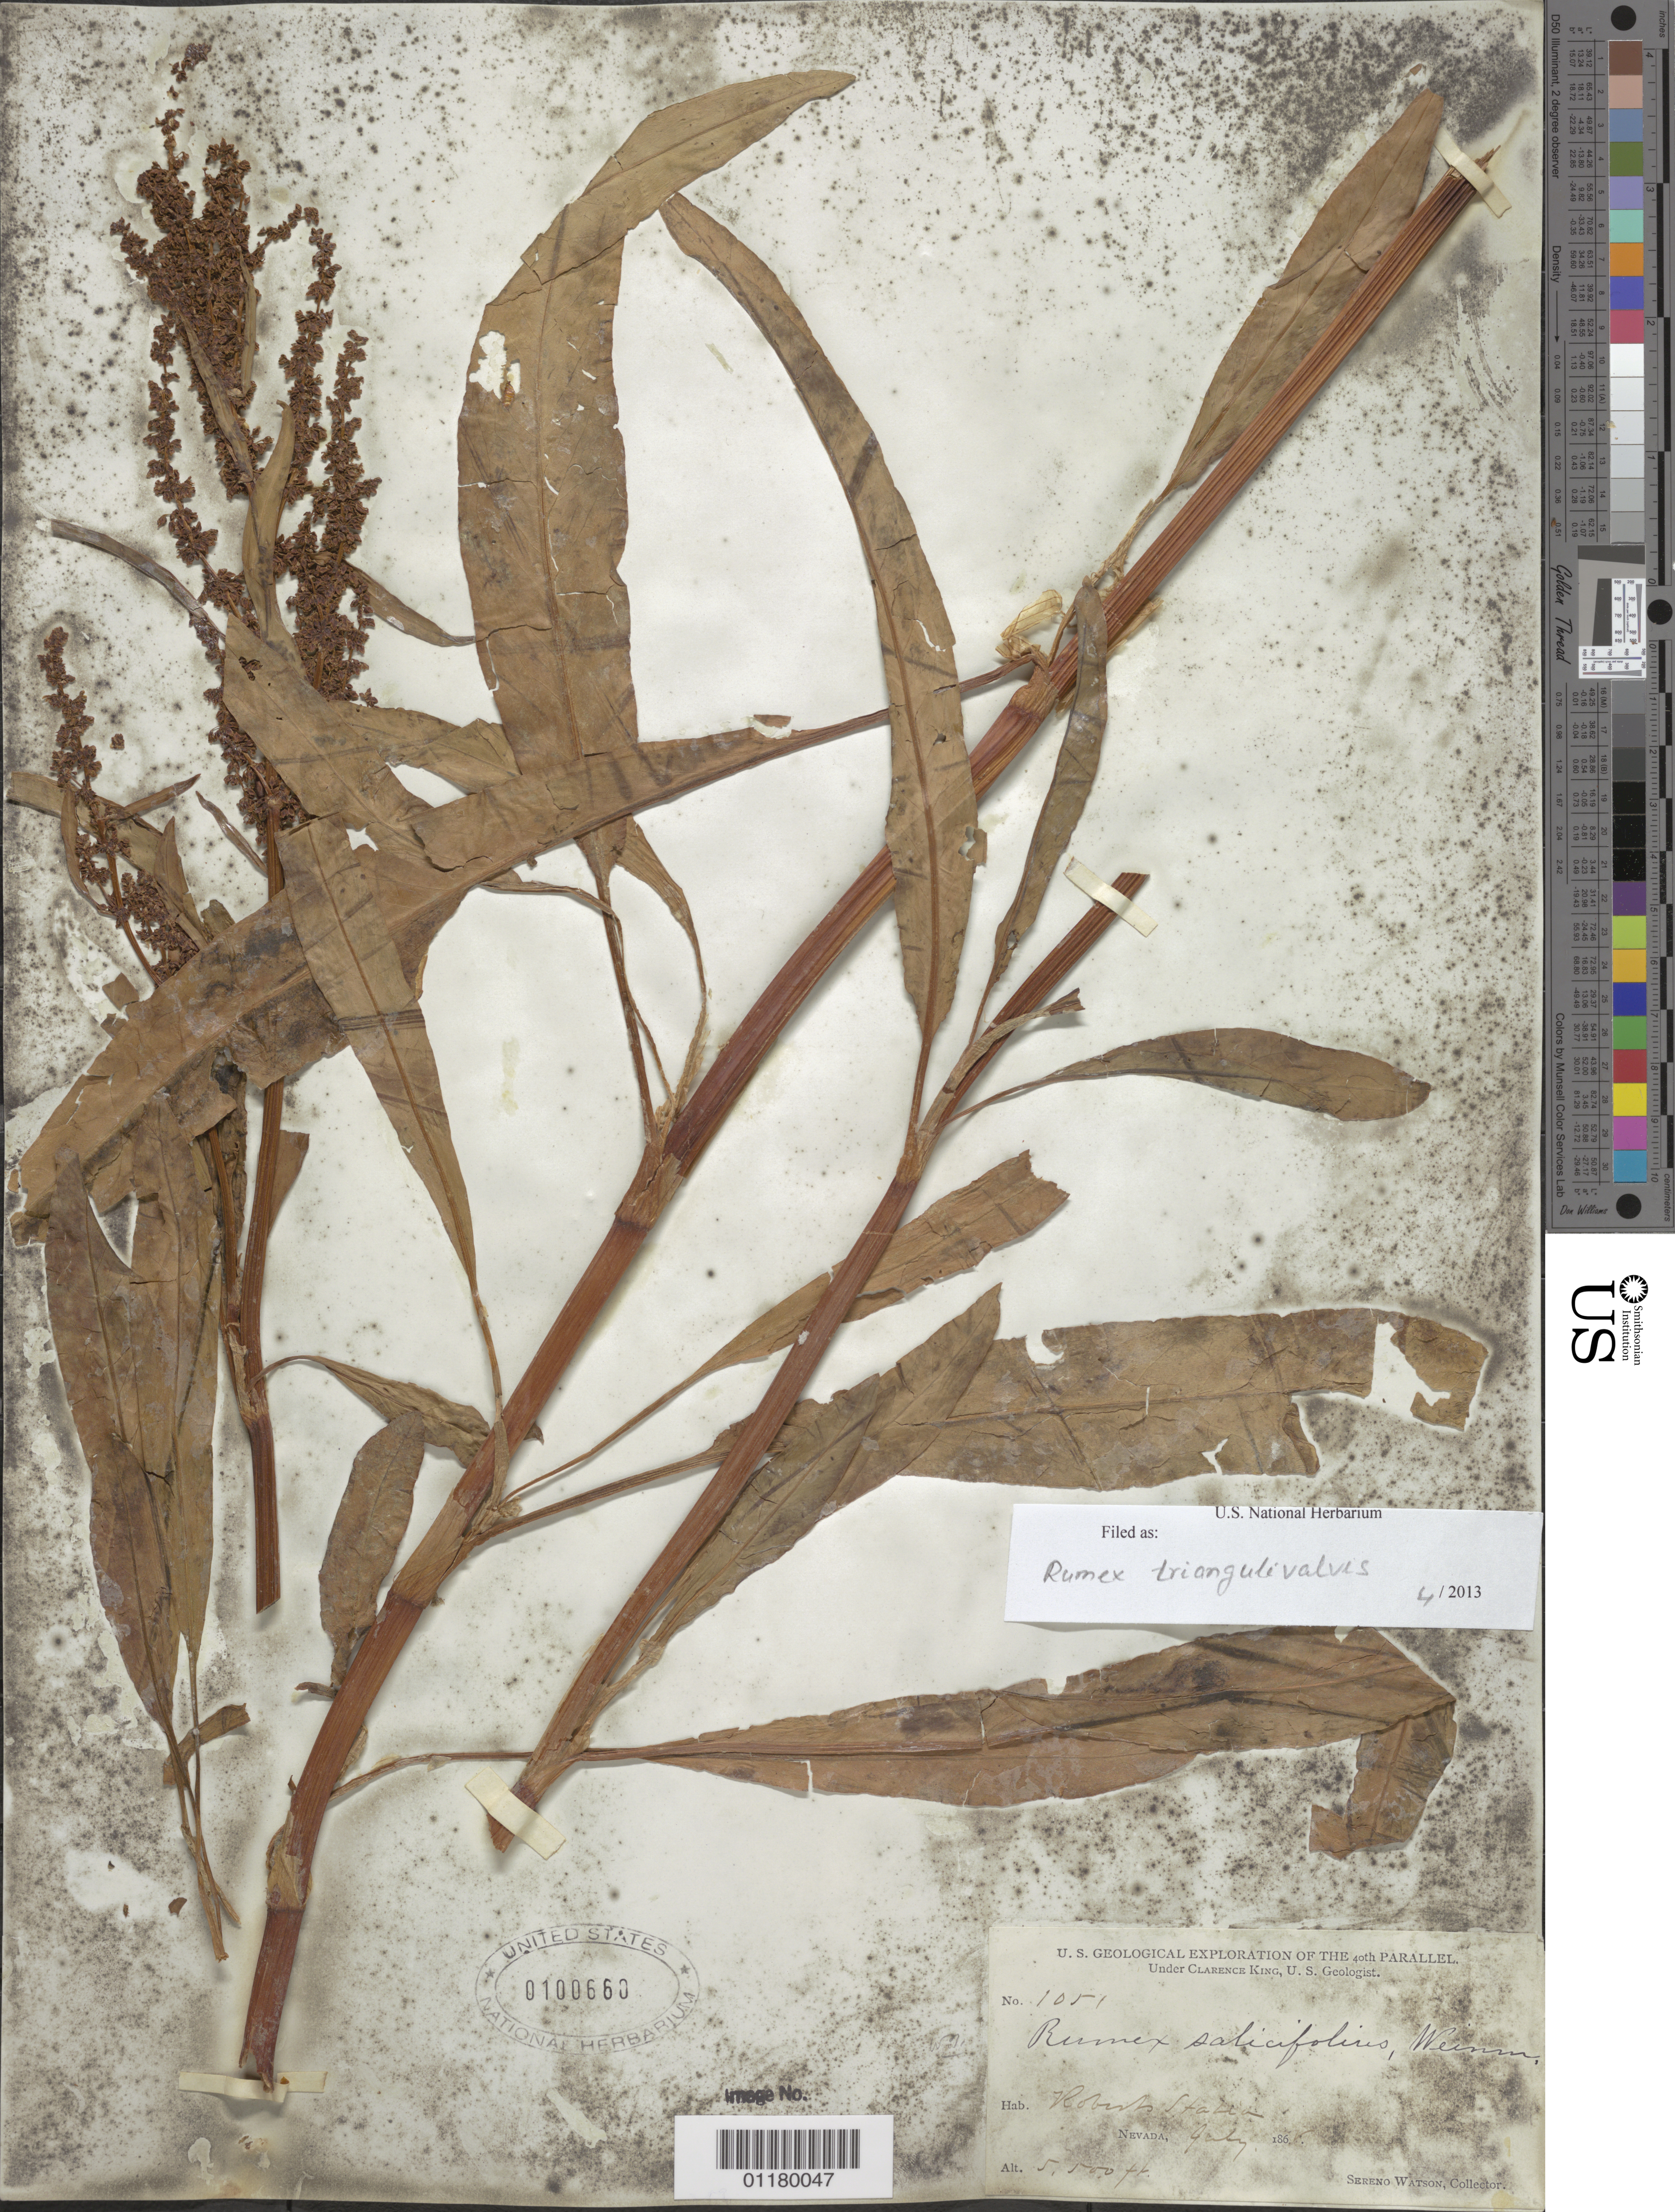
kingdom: Plantae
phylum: Tracheophyta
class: Magnoliopsida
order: Caryophyllales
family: Polygonaceae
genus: Rumex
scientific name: Rumex triangulivalvis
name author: (Danser) Rech. f.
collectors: S. Watson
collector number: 1051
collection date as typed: Jul 1868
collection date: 1868-07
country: United States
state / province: Nevada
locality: Roberts Station.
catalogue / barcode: US 100660